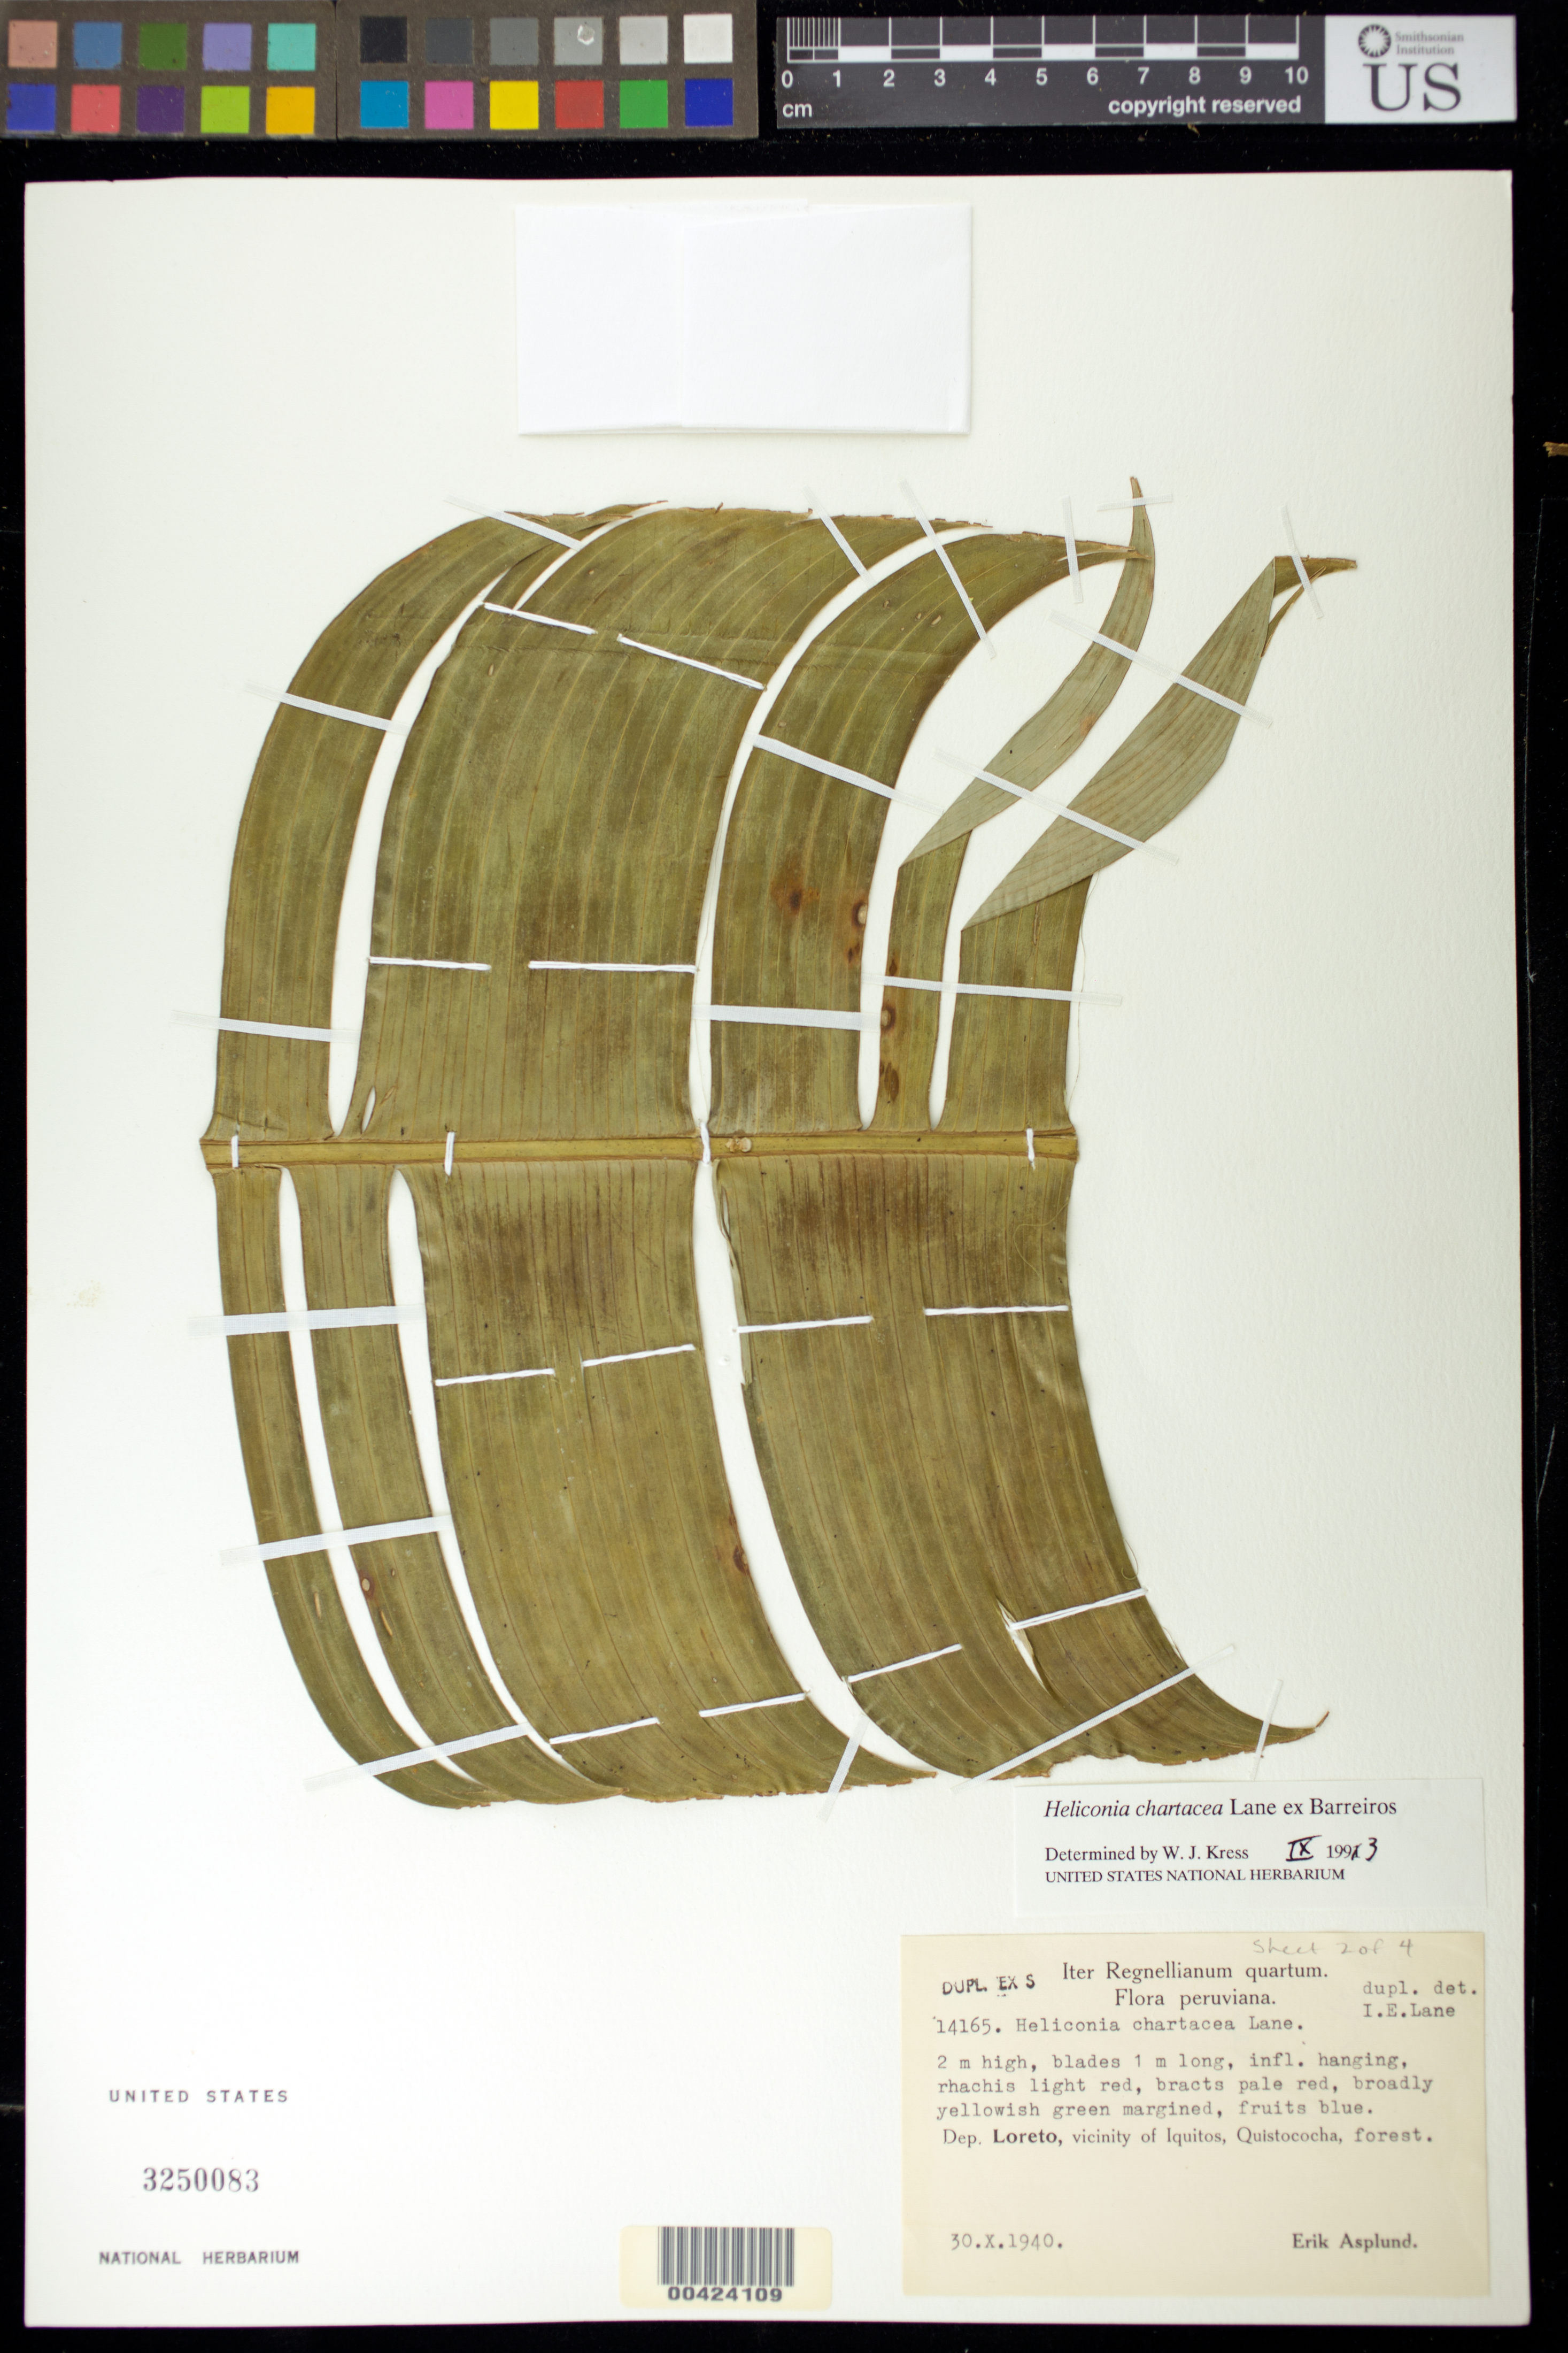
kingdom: Plantae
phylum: Tracheophyta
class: Liliopsida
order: Zingiberales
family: Heliconiaceae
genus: Heliconia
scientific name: Heliconia chartacea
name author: Lane ex Barreiros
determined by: Kress, W. J., (US), Smithsonian Institution - National Museum of Natural History (UNITED STATES)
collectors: E. Asplund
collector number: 14165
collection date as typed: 30 Oct 1940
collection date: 1940-10-30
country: Peru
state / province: Loreto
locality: Quistococha; vicinity of iquitos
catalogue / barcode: US 3250083